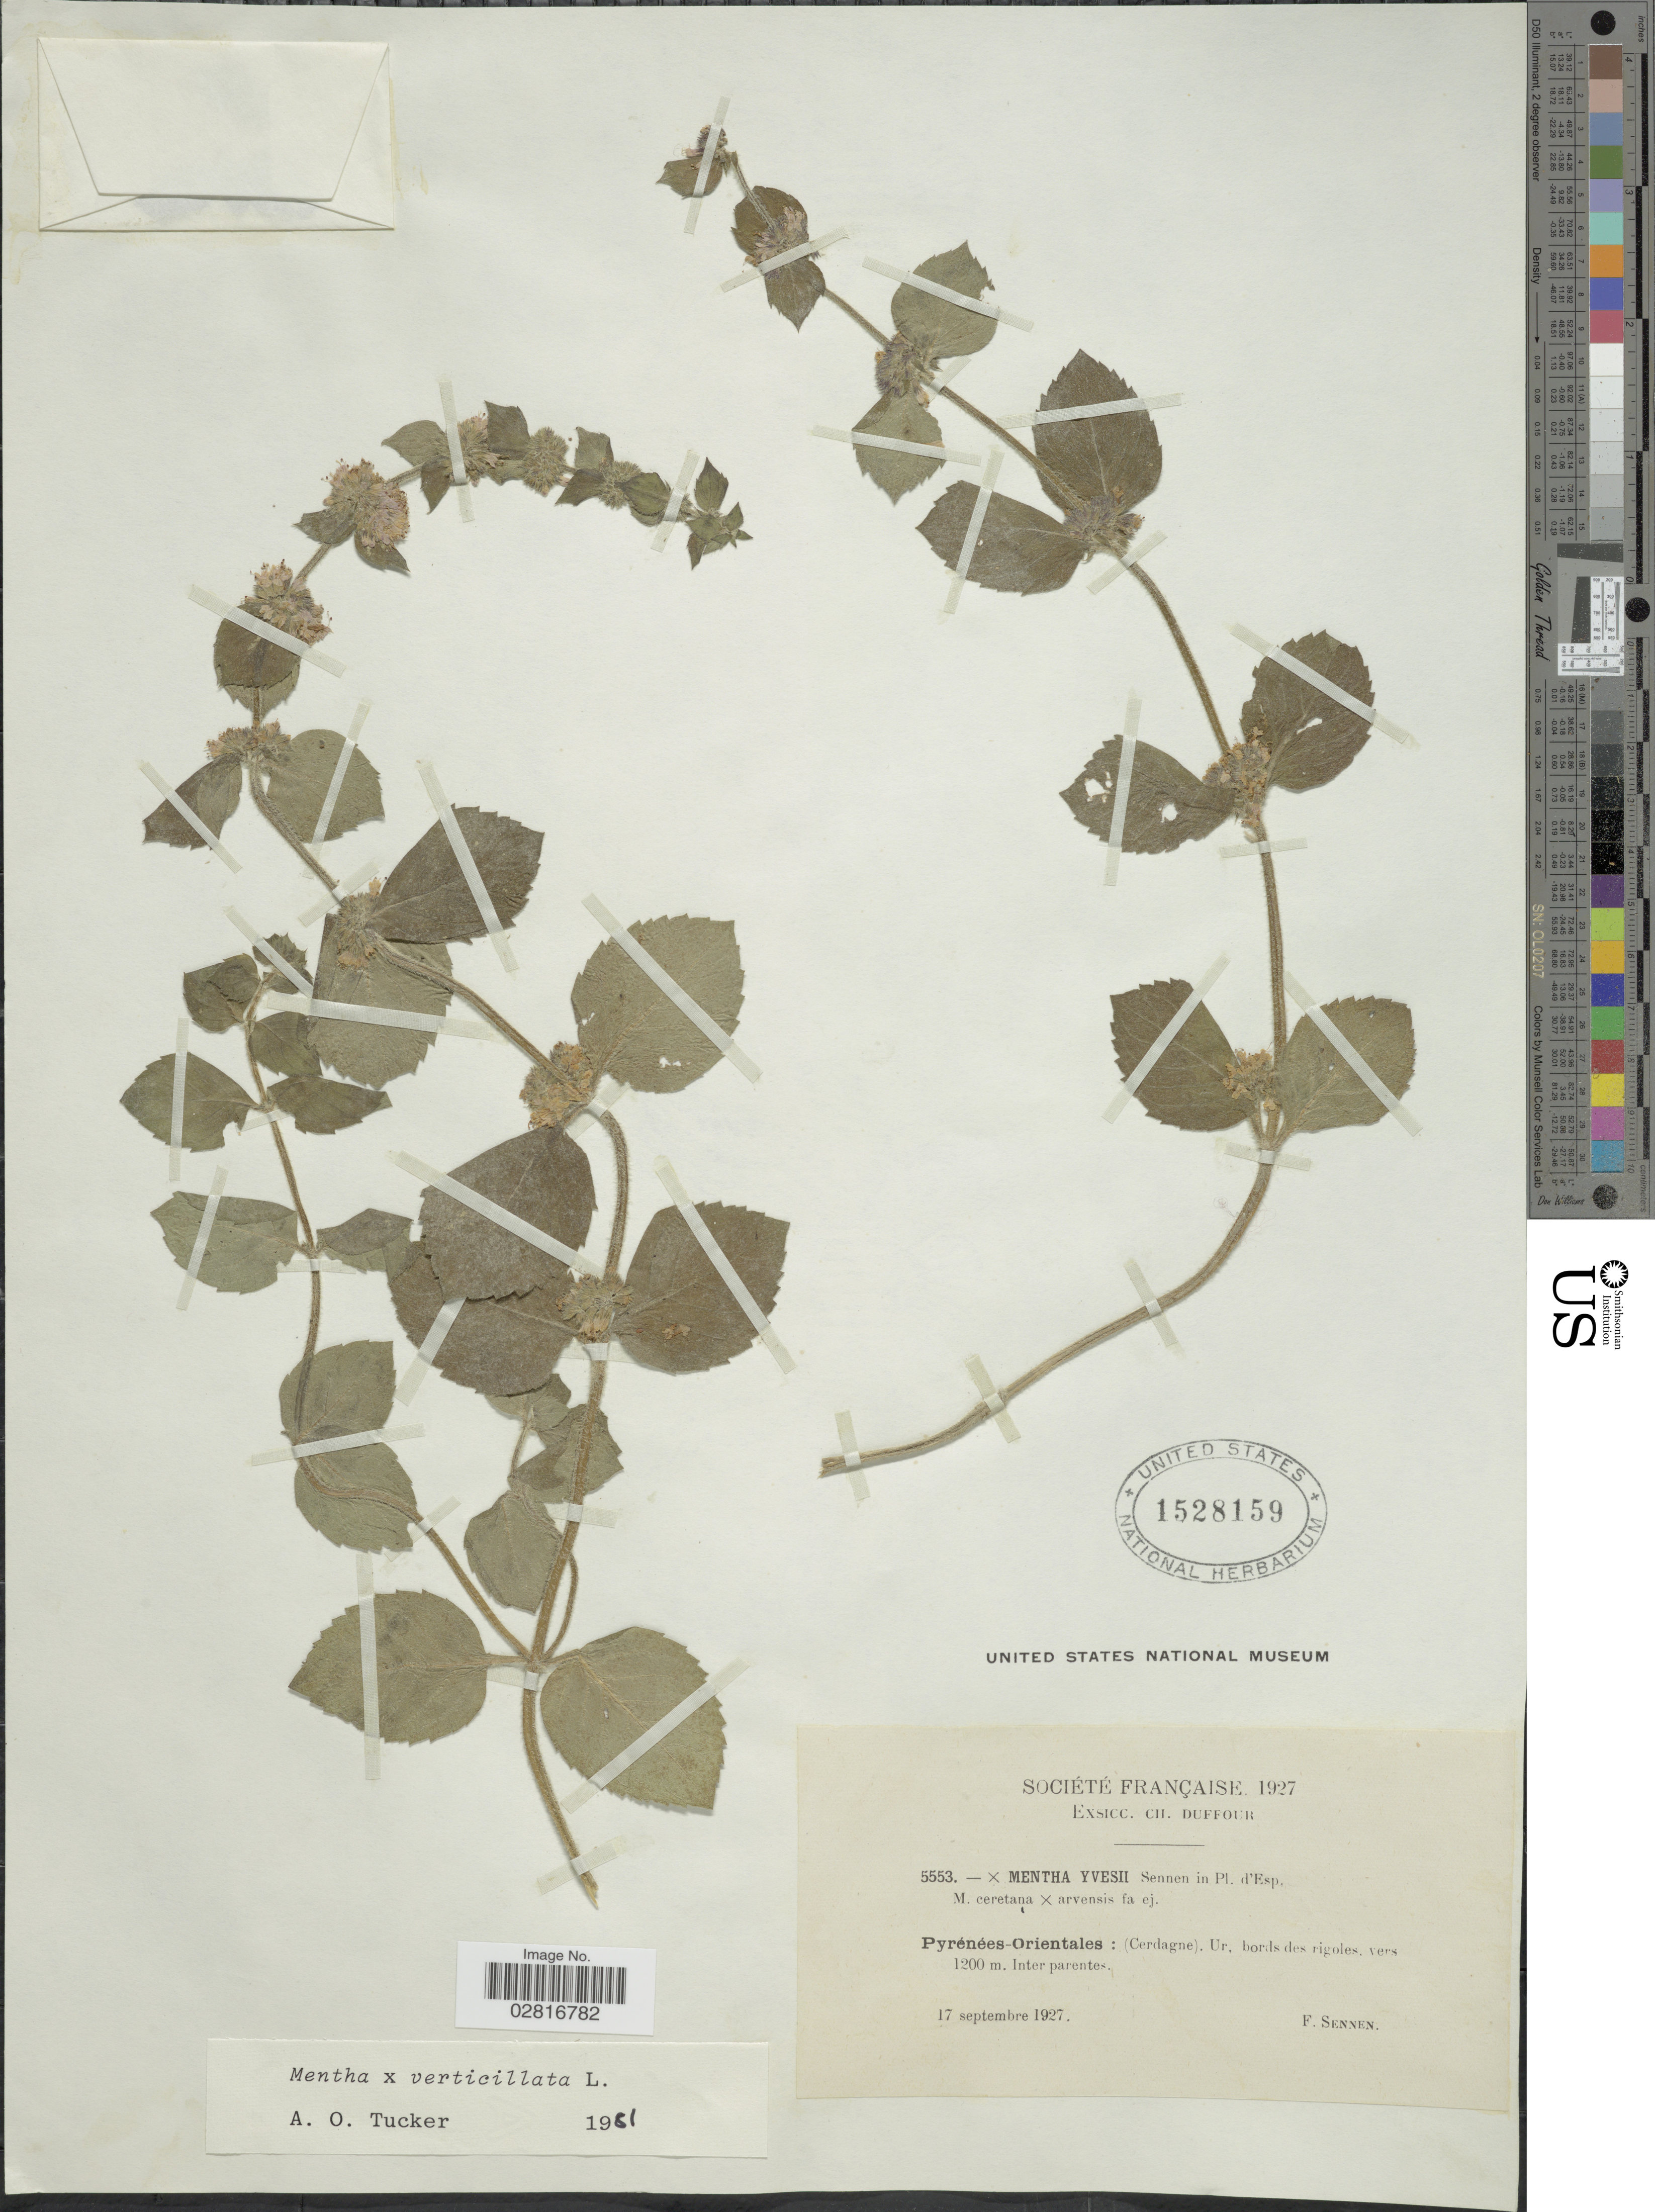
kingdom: Plantae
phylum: Tracheophyta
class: Magnoliopsida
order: Lamiales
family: Lamiaceae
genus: Mentha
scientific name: Mentha x verticillata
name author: L.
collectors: E. Sennen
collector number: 5553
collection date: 1927-09-17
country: France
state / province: Occitanie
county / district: Pyrénées-Orientales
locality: Pyrénées-Orientales: (Cerdagne), Ur. bords des rigoles.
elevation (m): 1200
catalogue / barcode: US 1528159